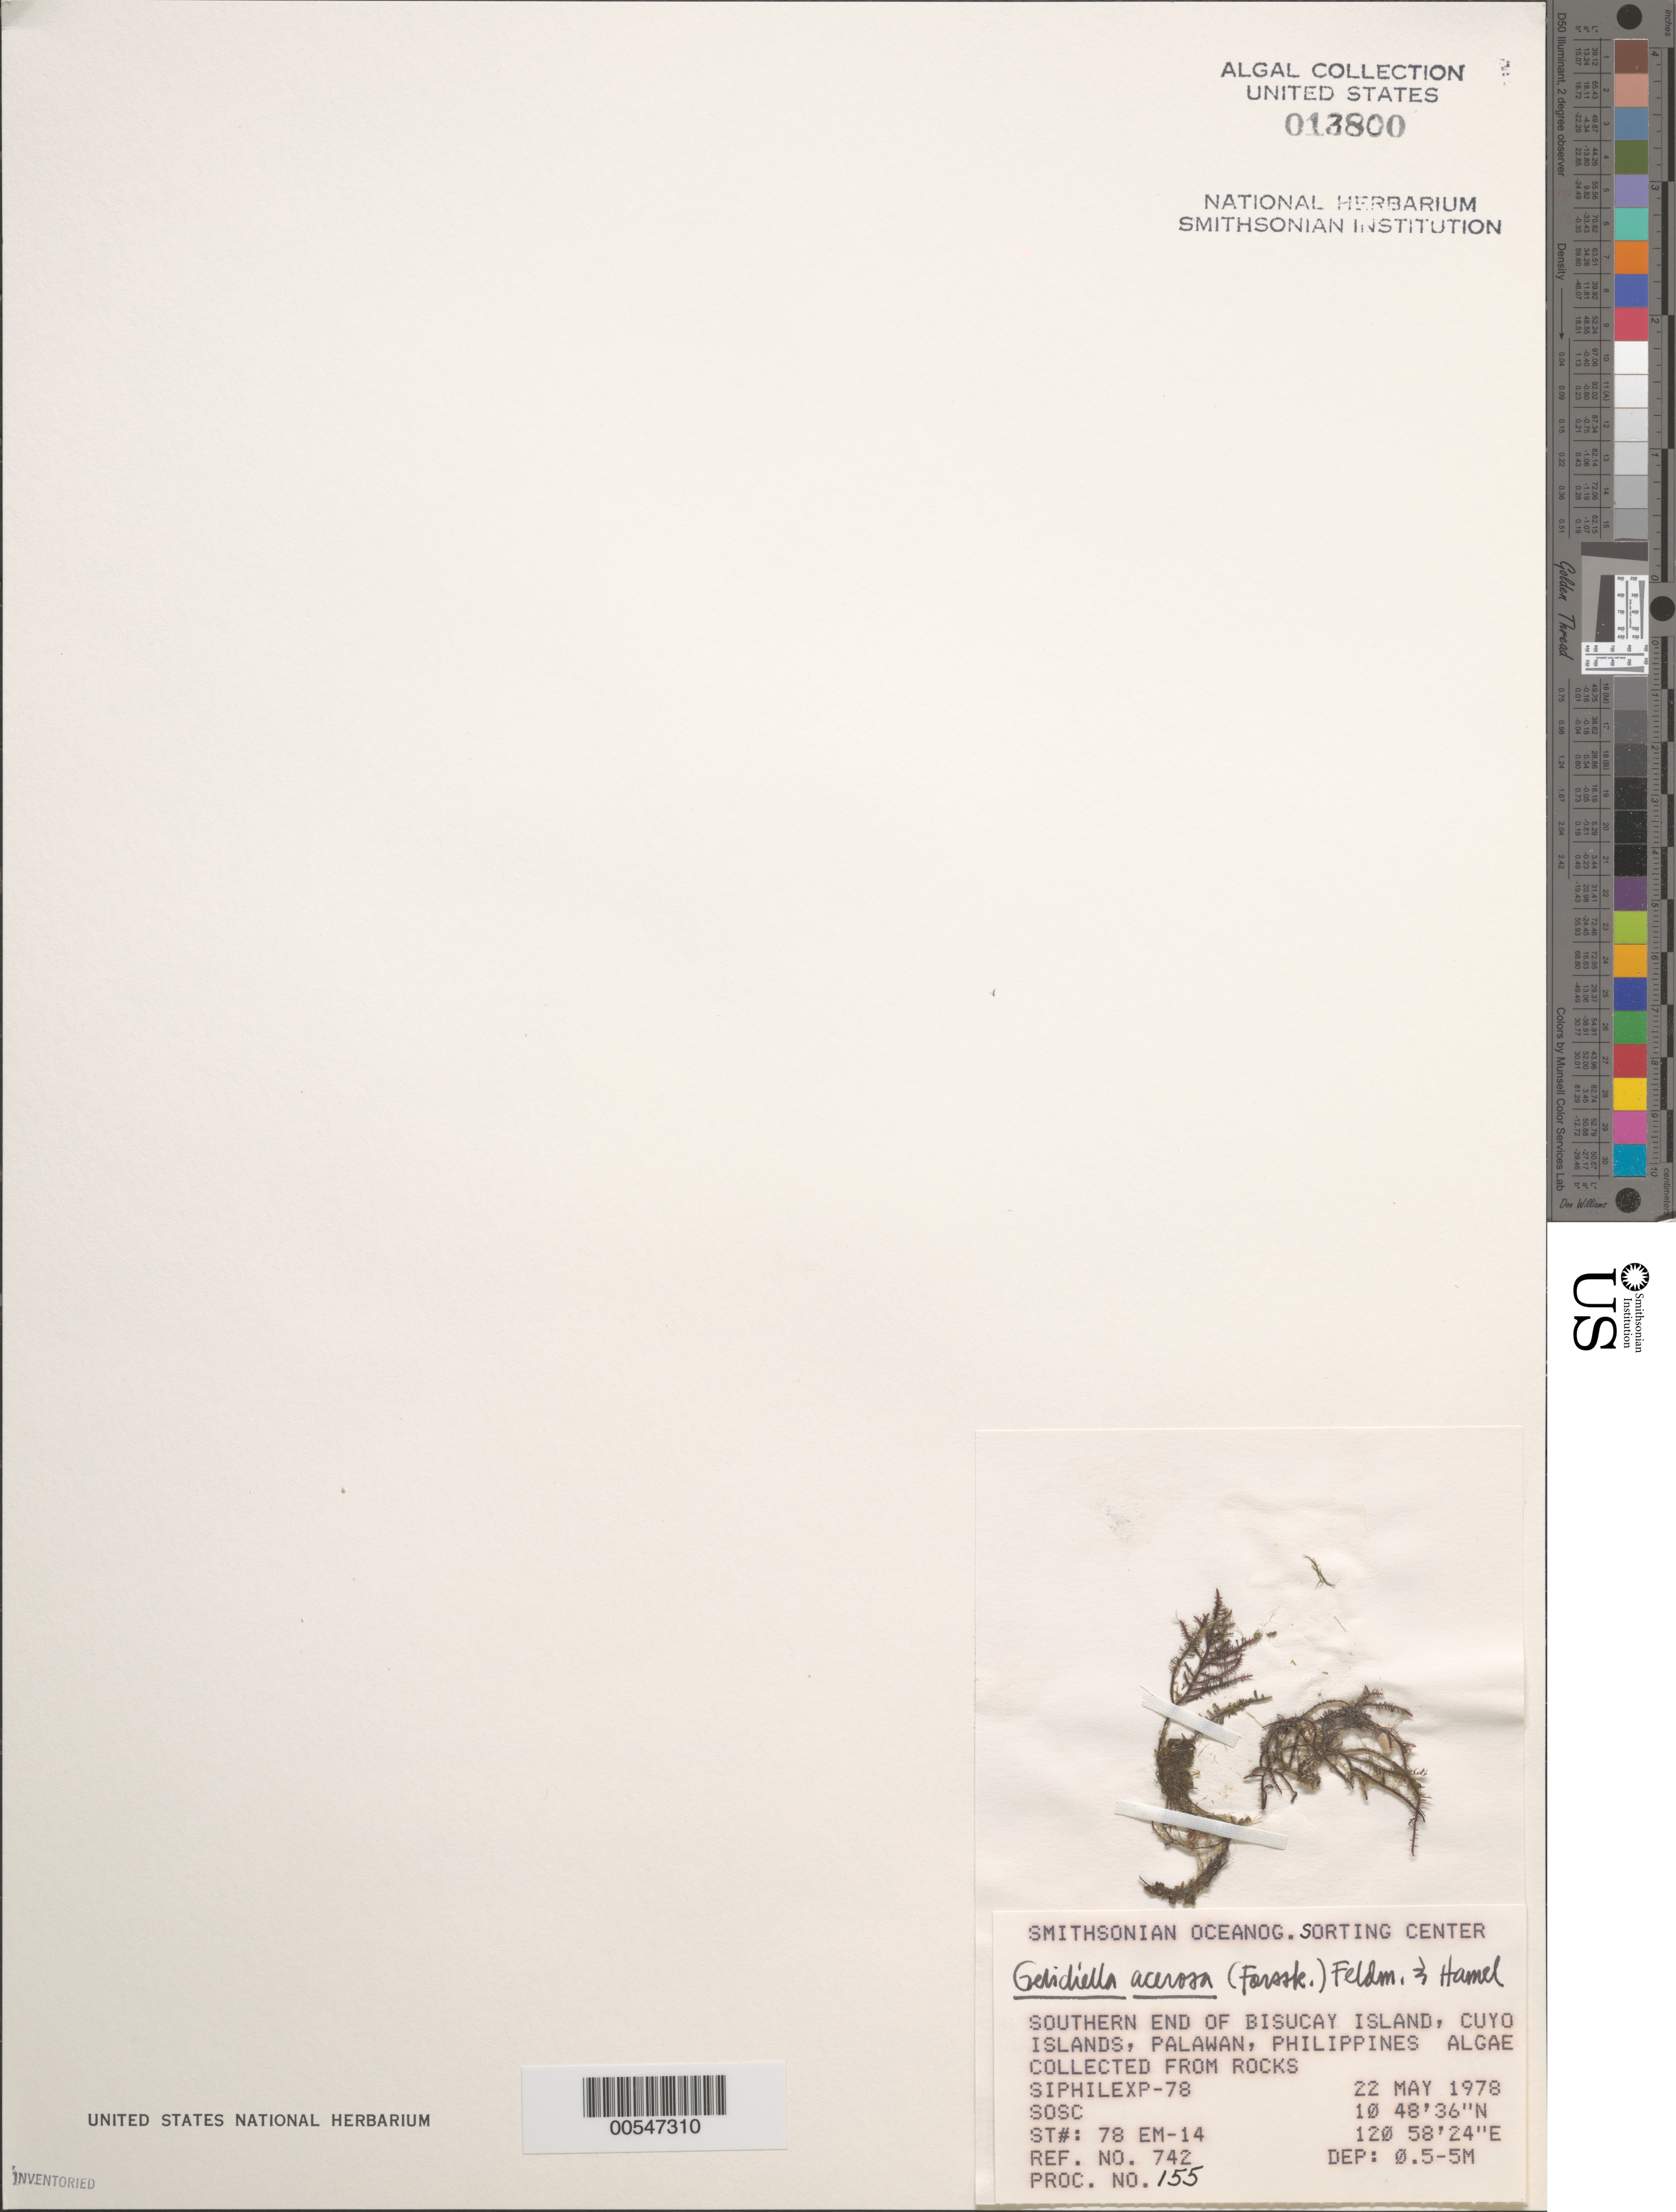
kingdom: Plantae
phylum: Rhodophyta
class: Florideophyceae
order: Gelidiales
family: Gelidiellaceae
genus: Gelidiella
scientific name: Gelidiella acerosa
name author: (Forssk.) Feldmann & G. Hamel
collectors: SOSC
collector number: Station 78 Em-14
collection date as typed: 22 May 1978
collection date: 1978-05-22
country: Philippines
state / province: Mimaropa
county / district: Palawan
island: Bisucay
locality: Southern end of island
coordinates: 10 48' 36" N, 120 58' 24" E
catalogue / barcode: US 13800